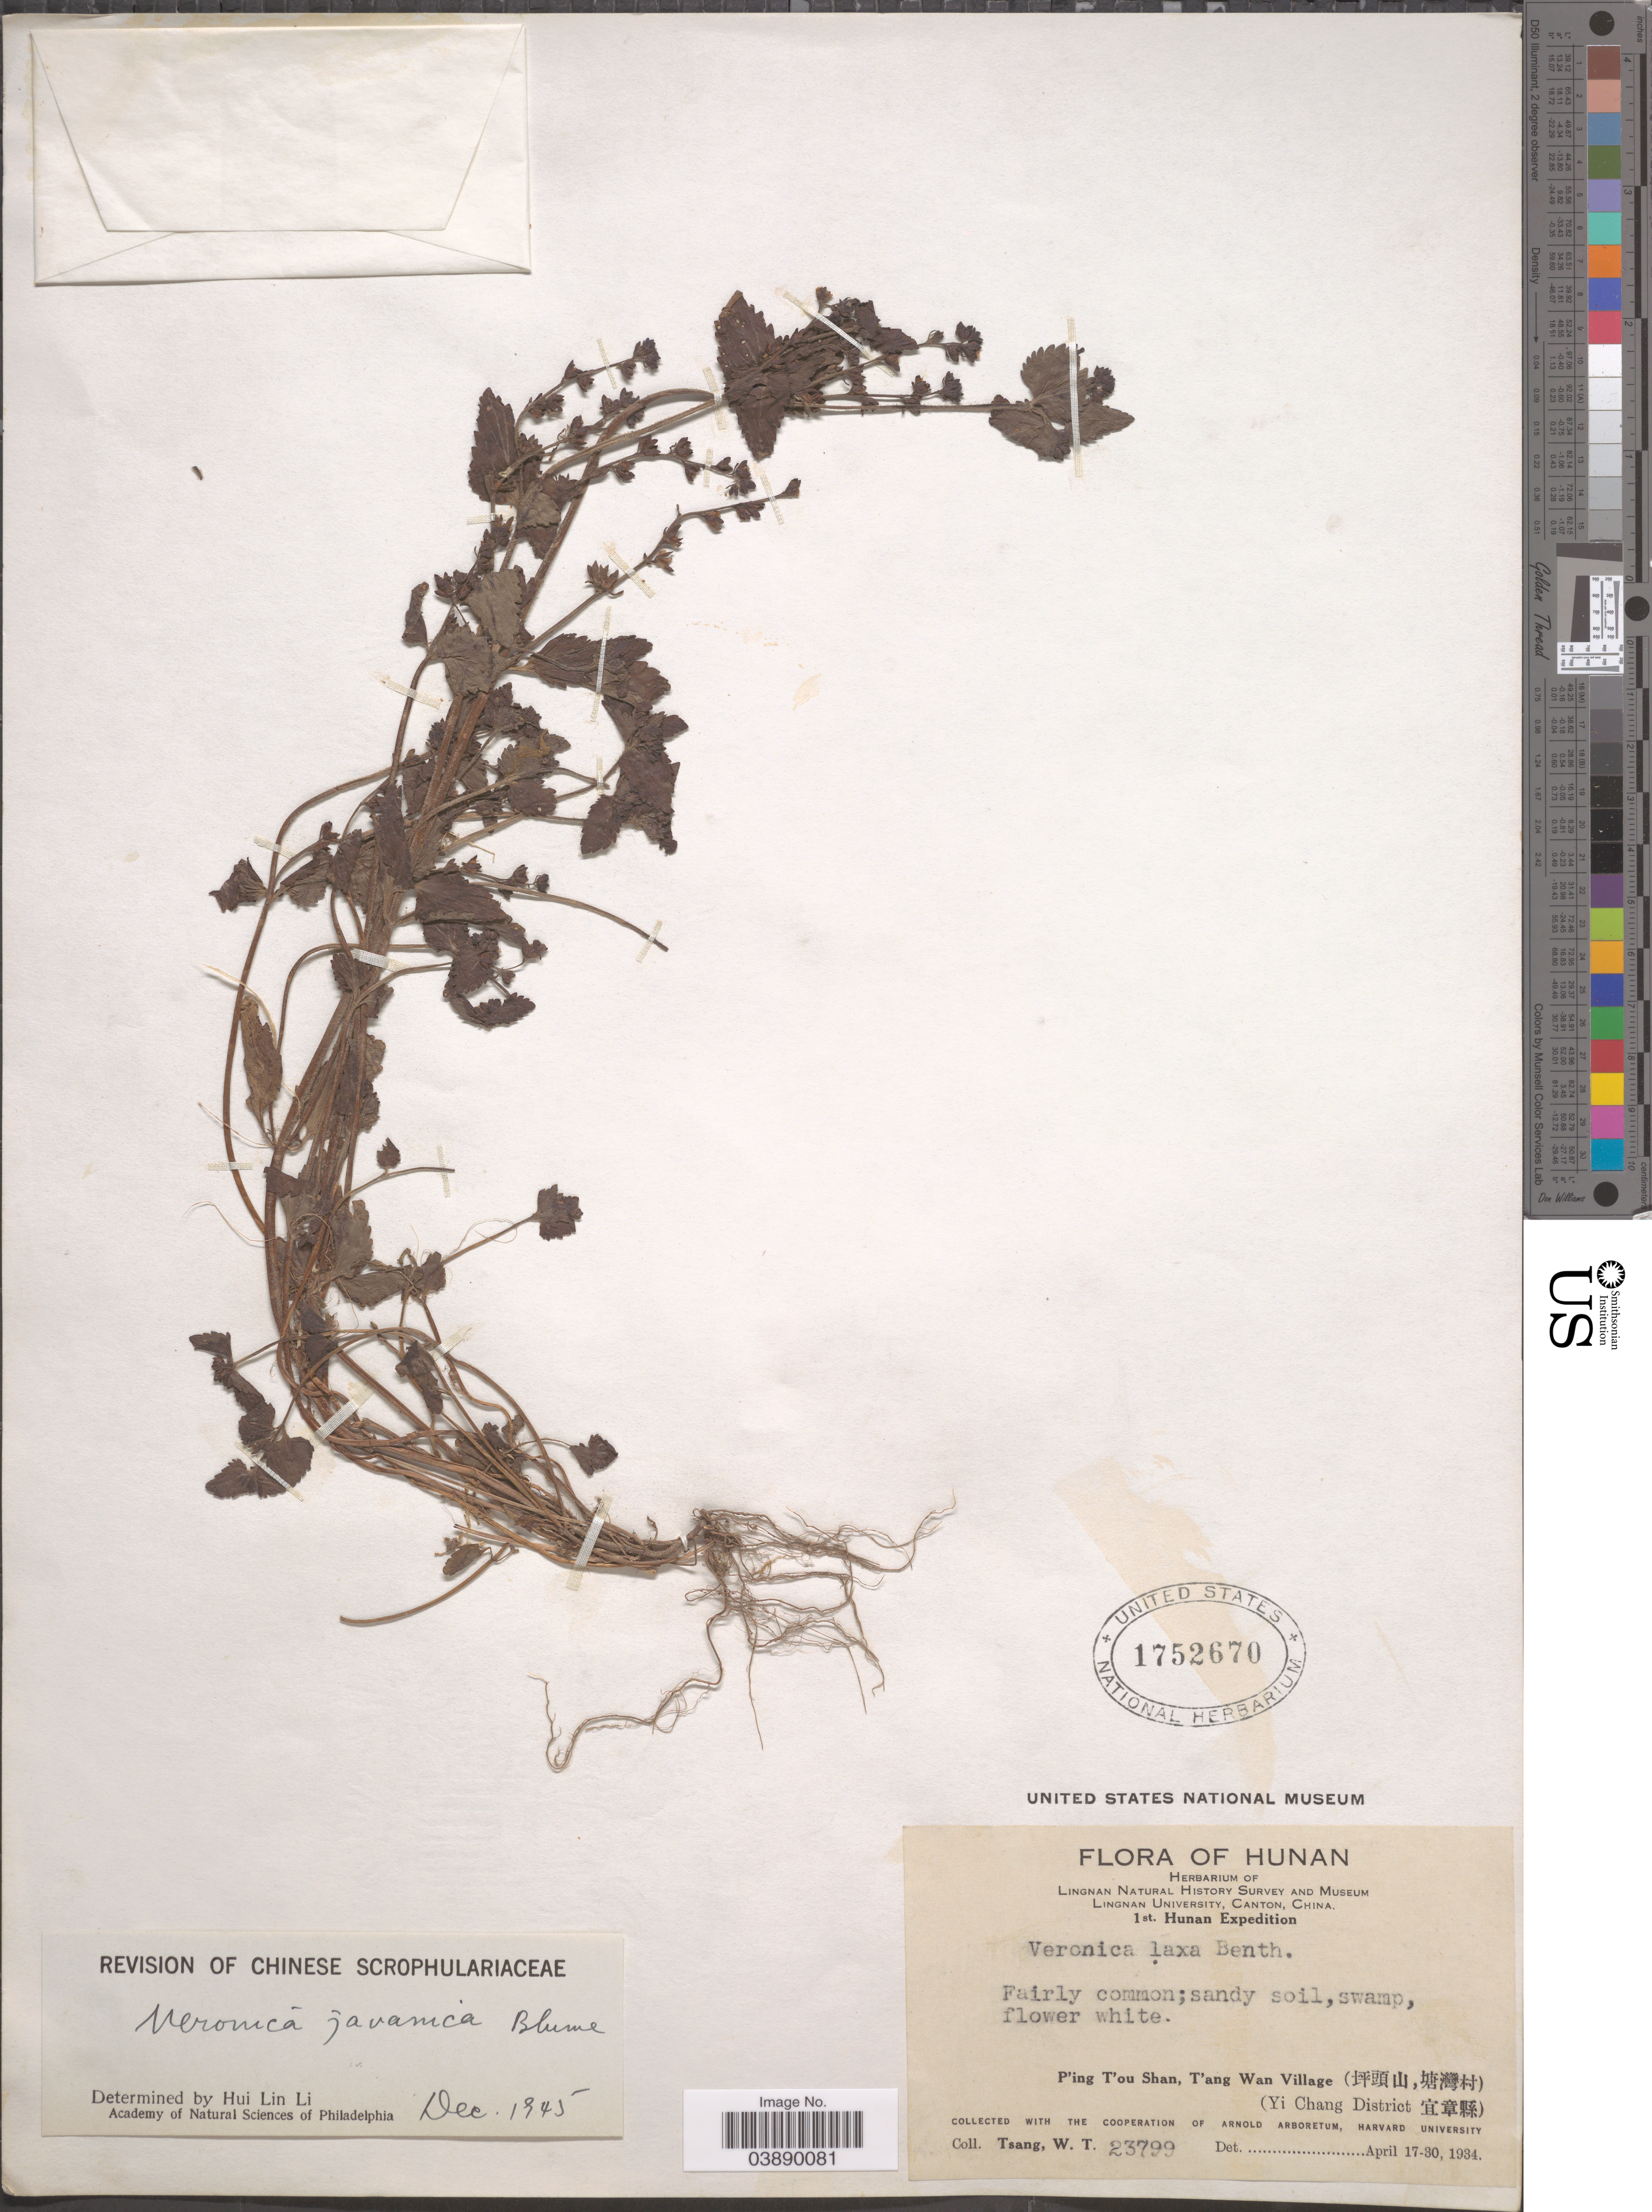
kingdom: Plantae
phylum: Tracheophyta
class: Magnoliopsida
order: Lamiales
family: Plantaginaceae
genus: Veronica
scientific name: Veronica javanica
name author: Blume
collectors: W. T. Tsang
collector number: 23799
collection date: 1934-04-17/1934-04-30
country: China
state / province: Hunan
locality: P'ing T'ou Shan, T'ang Wan Village (X) (Yi Chang District X).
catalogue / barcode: US 1752670